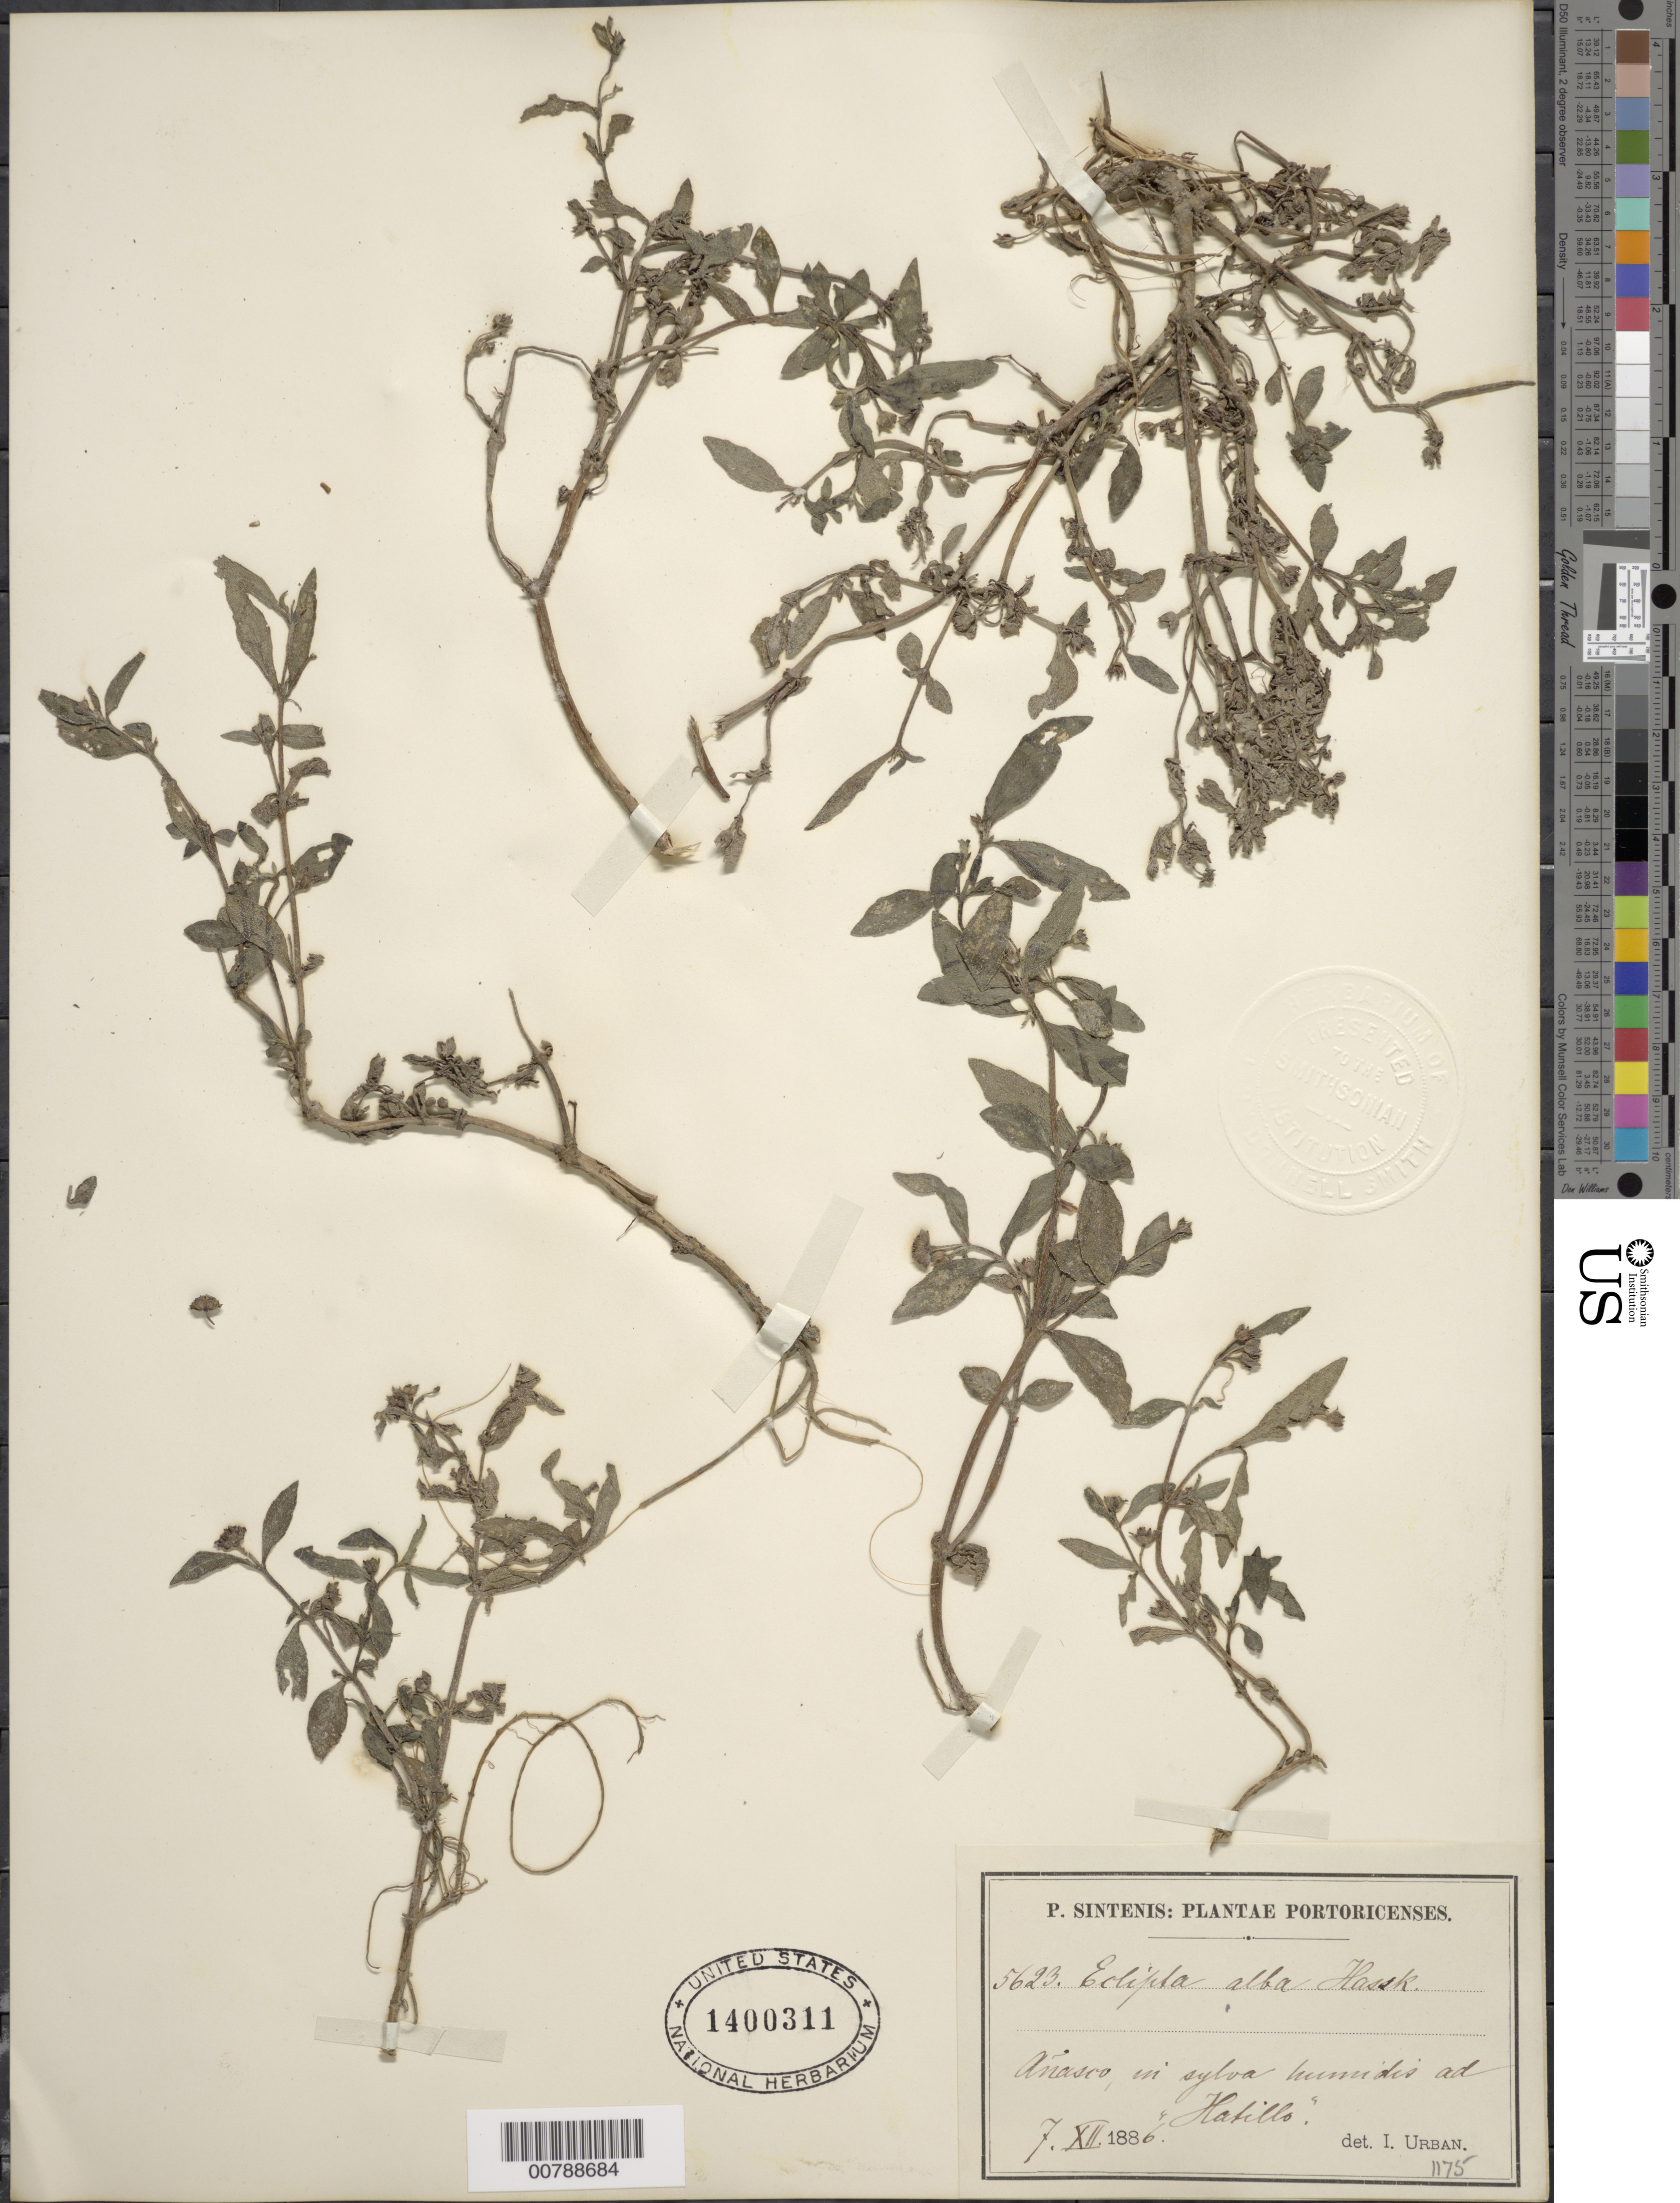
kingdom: Plantae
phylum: Tracheophyta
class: Magnoliopsida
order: Asterales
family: Asteraceae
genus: Eclipta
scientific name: Eclipta prostrata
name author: (L.) L.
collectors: P. Sintenis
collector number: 5623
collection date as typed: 07 Dec 1886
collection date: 1886-12-07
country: Puerto Rico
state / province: Añasco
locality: Añasco in sylva humidis ad "Hatillo"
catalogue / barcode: US 1400311